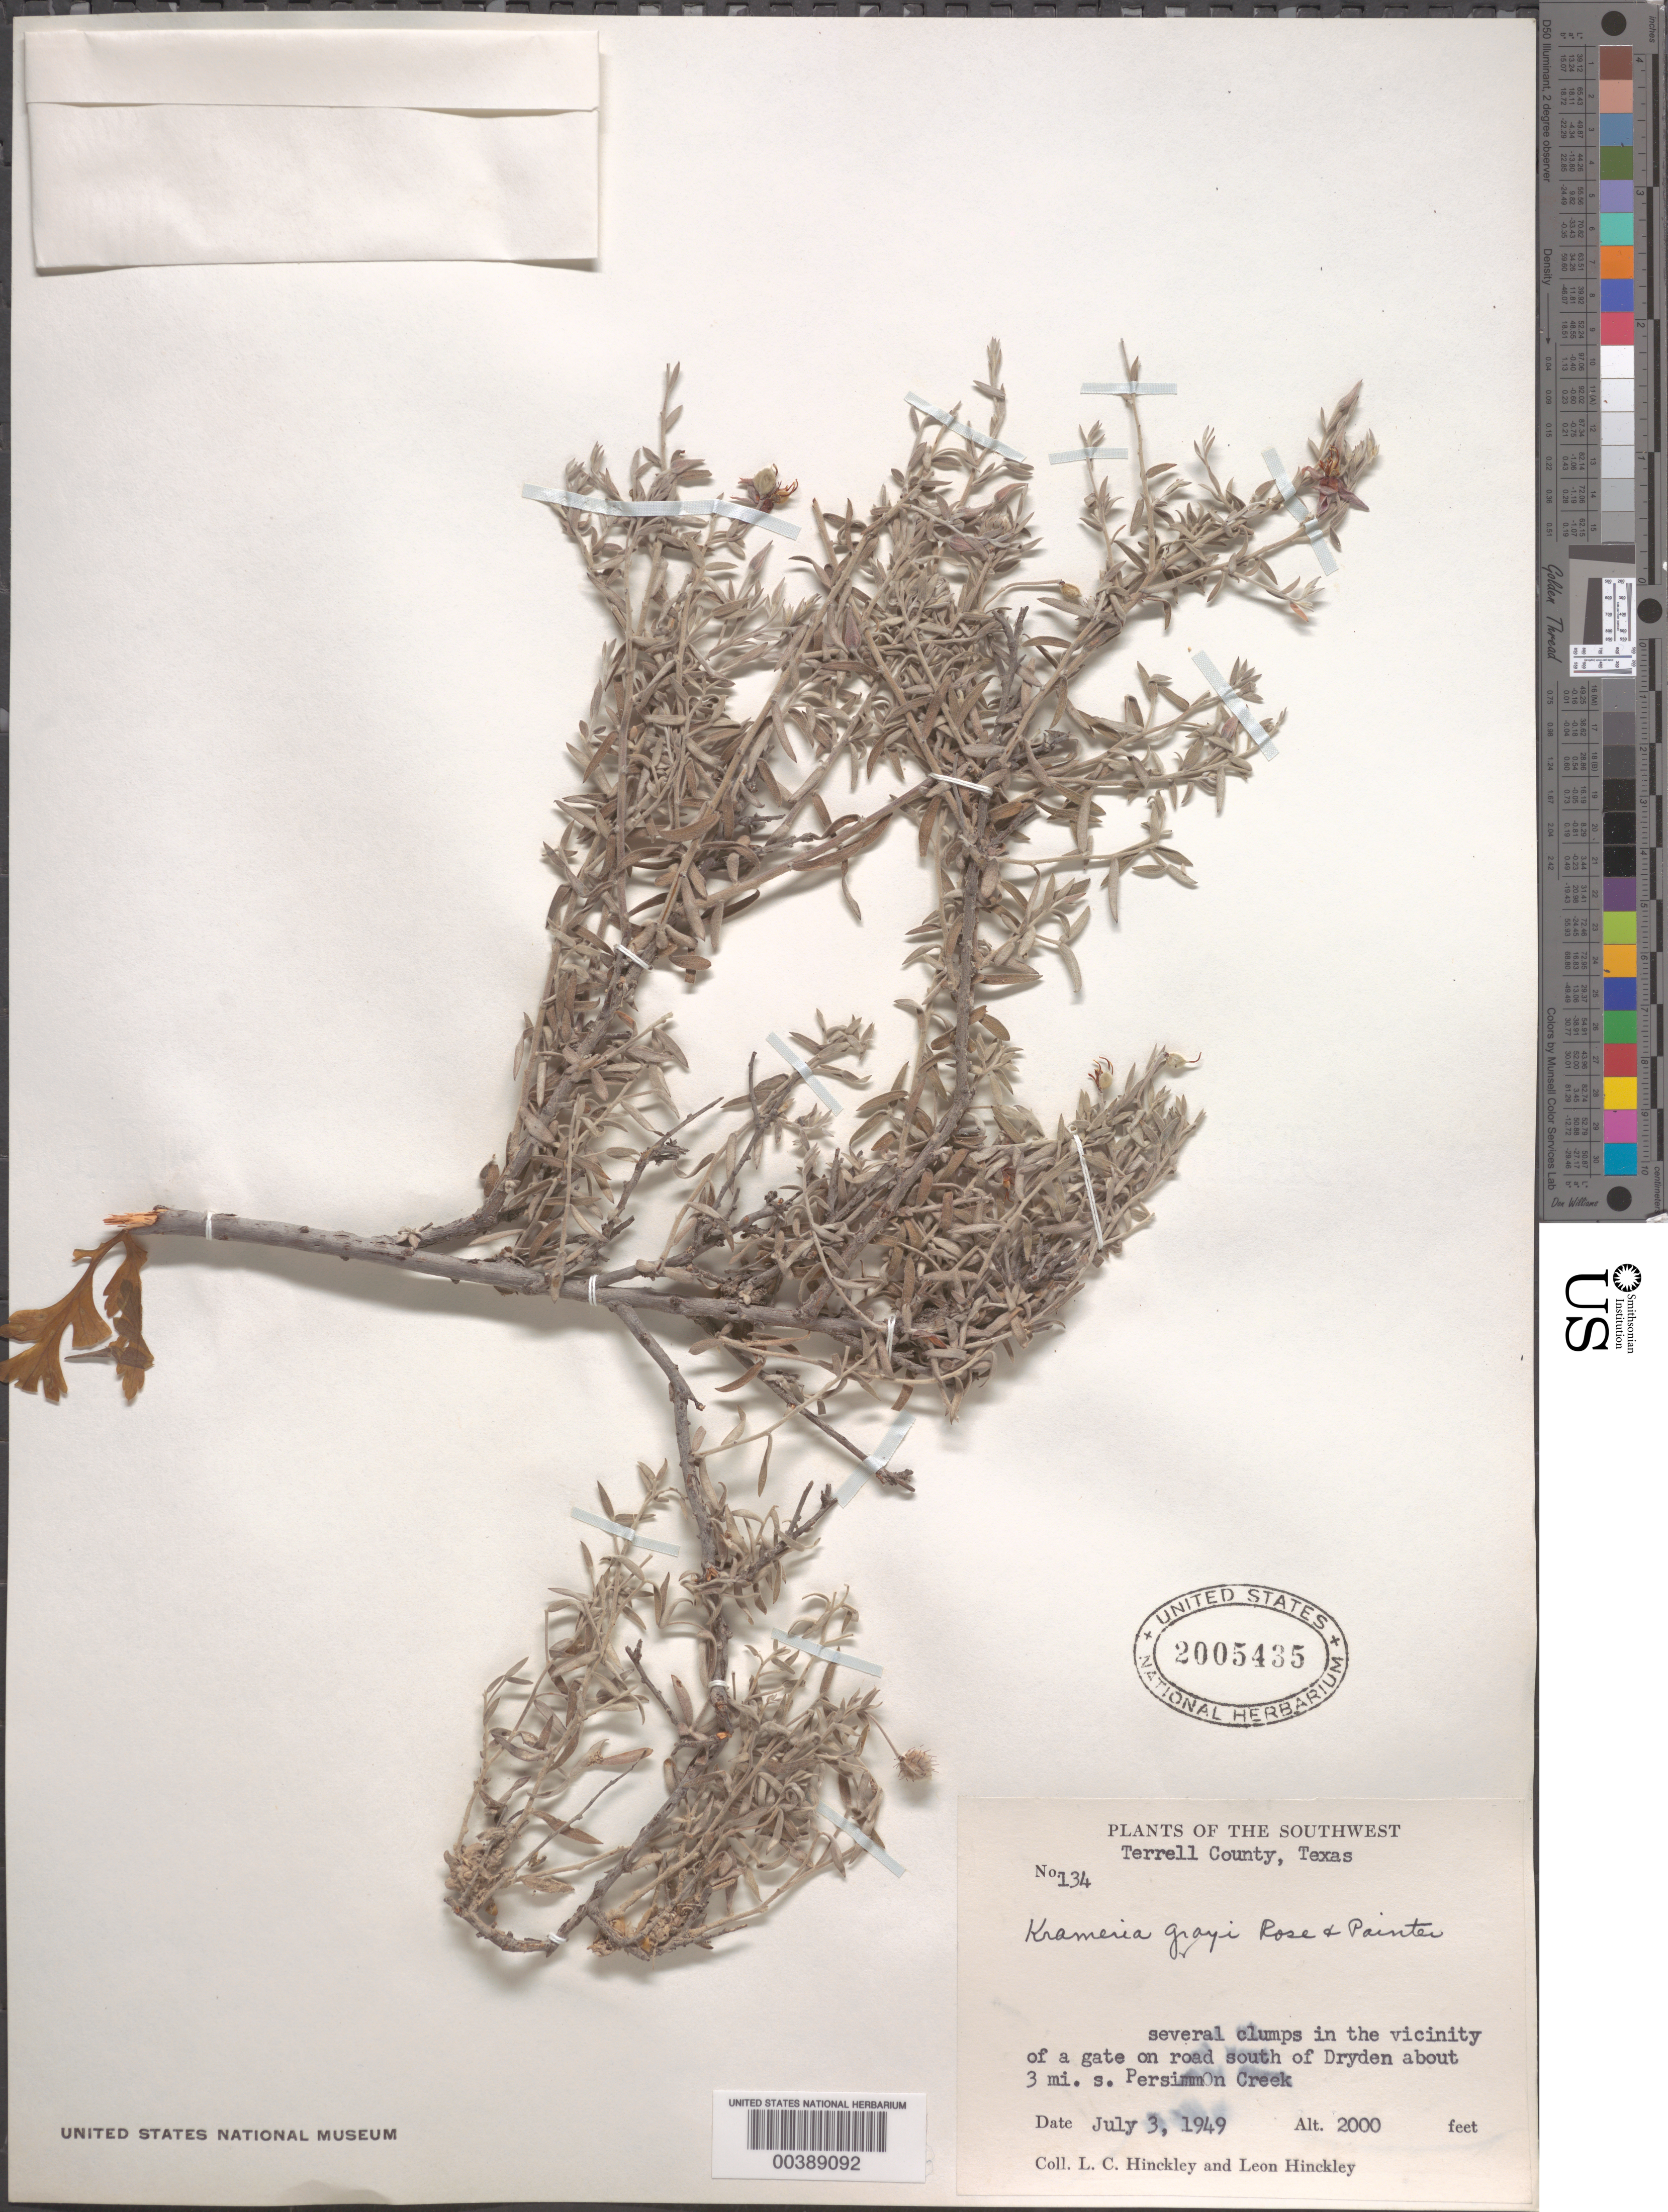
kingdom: Plantae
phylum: Tracheophyta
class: Magnoliopsida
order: Zygophyllales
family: Krameriaceae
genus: Krameria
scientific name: Krameria grayi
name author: Rose & J.H. Painter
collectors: L. Hinckley & L. Hinckley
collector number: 134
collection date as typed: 03 Jul 1949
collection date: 1949-07-03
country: United States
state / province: Texas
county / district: Terrell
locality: In the vicinity of a gate on road s of dryden about 3 mi s persimmon creek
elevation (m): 610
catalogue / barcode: US 2005435